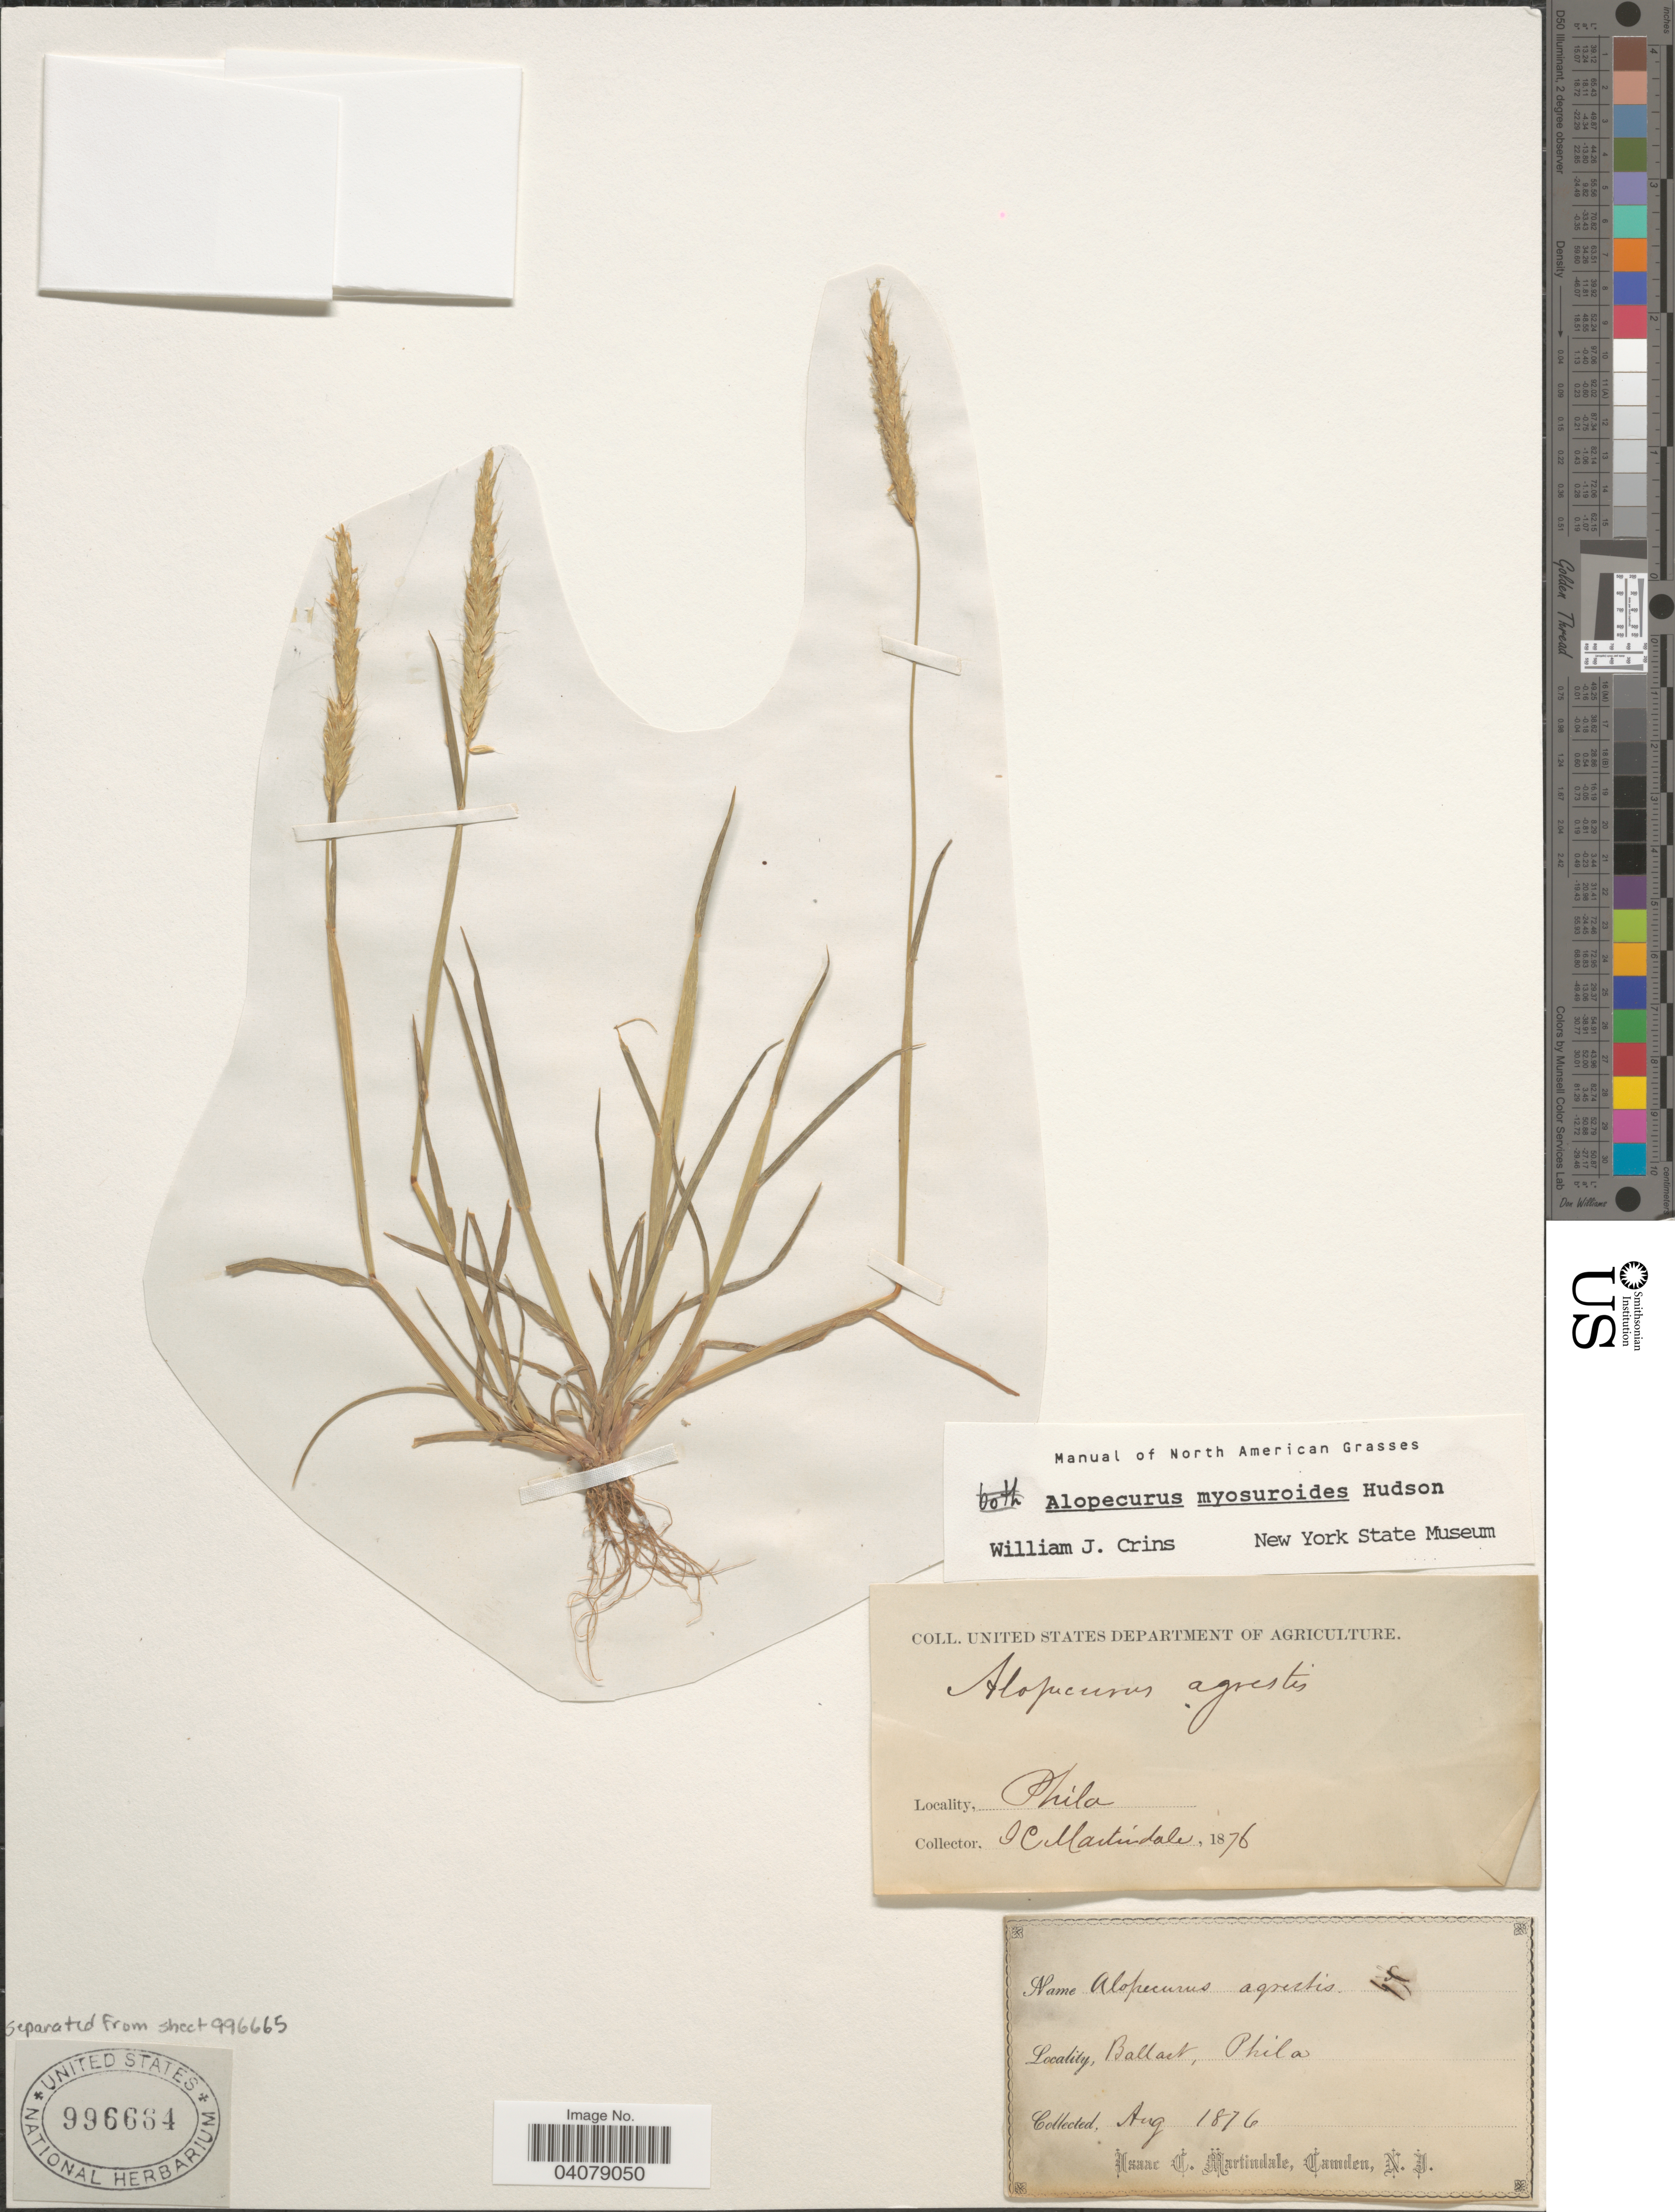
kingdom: Plantae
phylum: Tracheophyta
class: Liliopsida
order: Poales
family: Poaceae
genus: Alopecurus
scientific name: Alopecurus myosuroides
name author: Huds.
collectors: I. C. Martindale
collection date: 1876-08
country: United States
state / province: Pennsylvania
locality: Ballast, Phila.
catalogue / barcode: US 996664